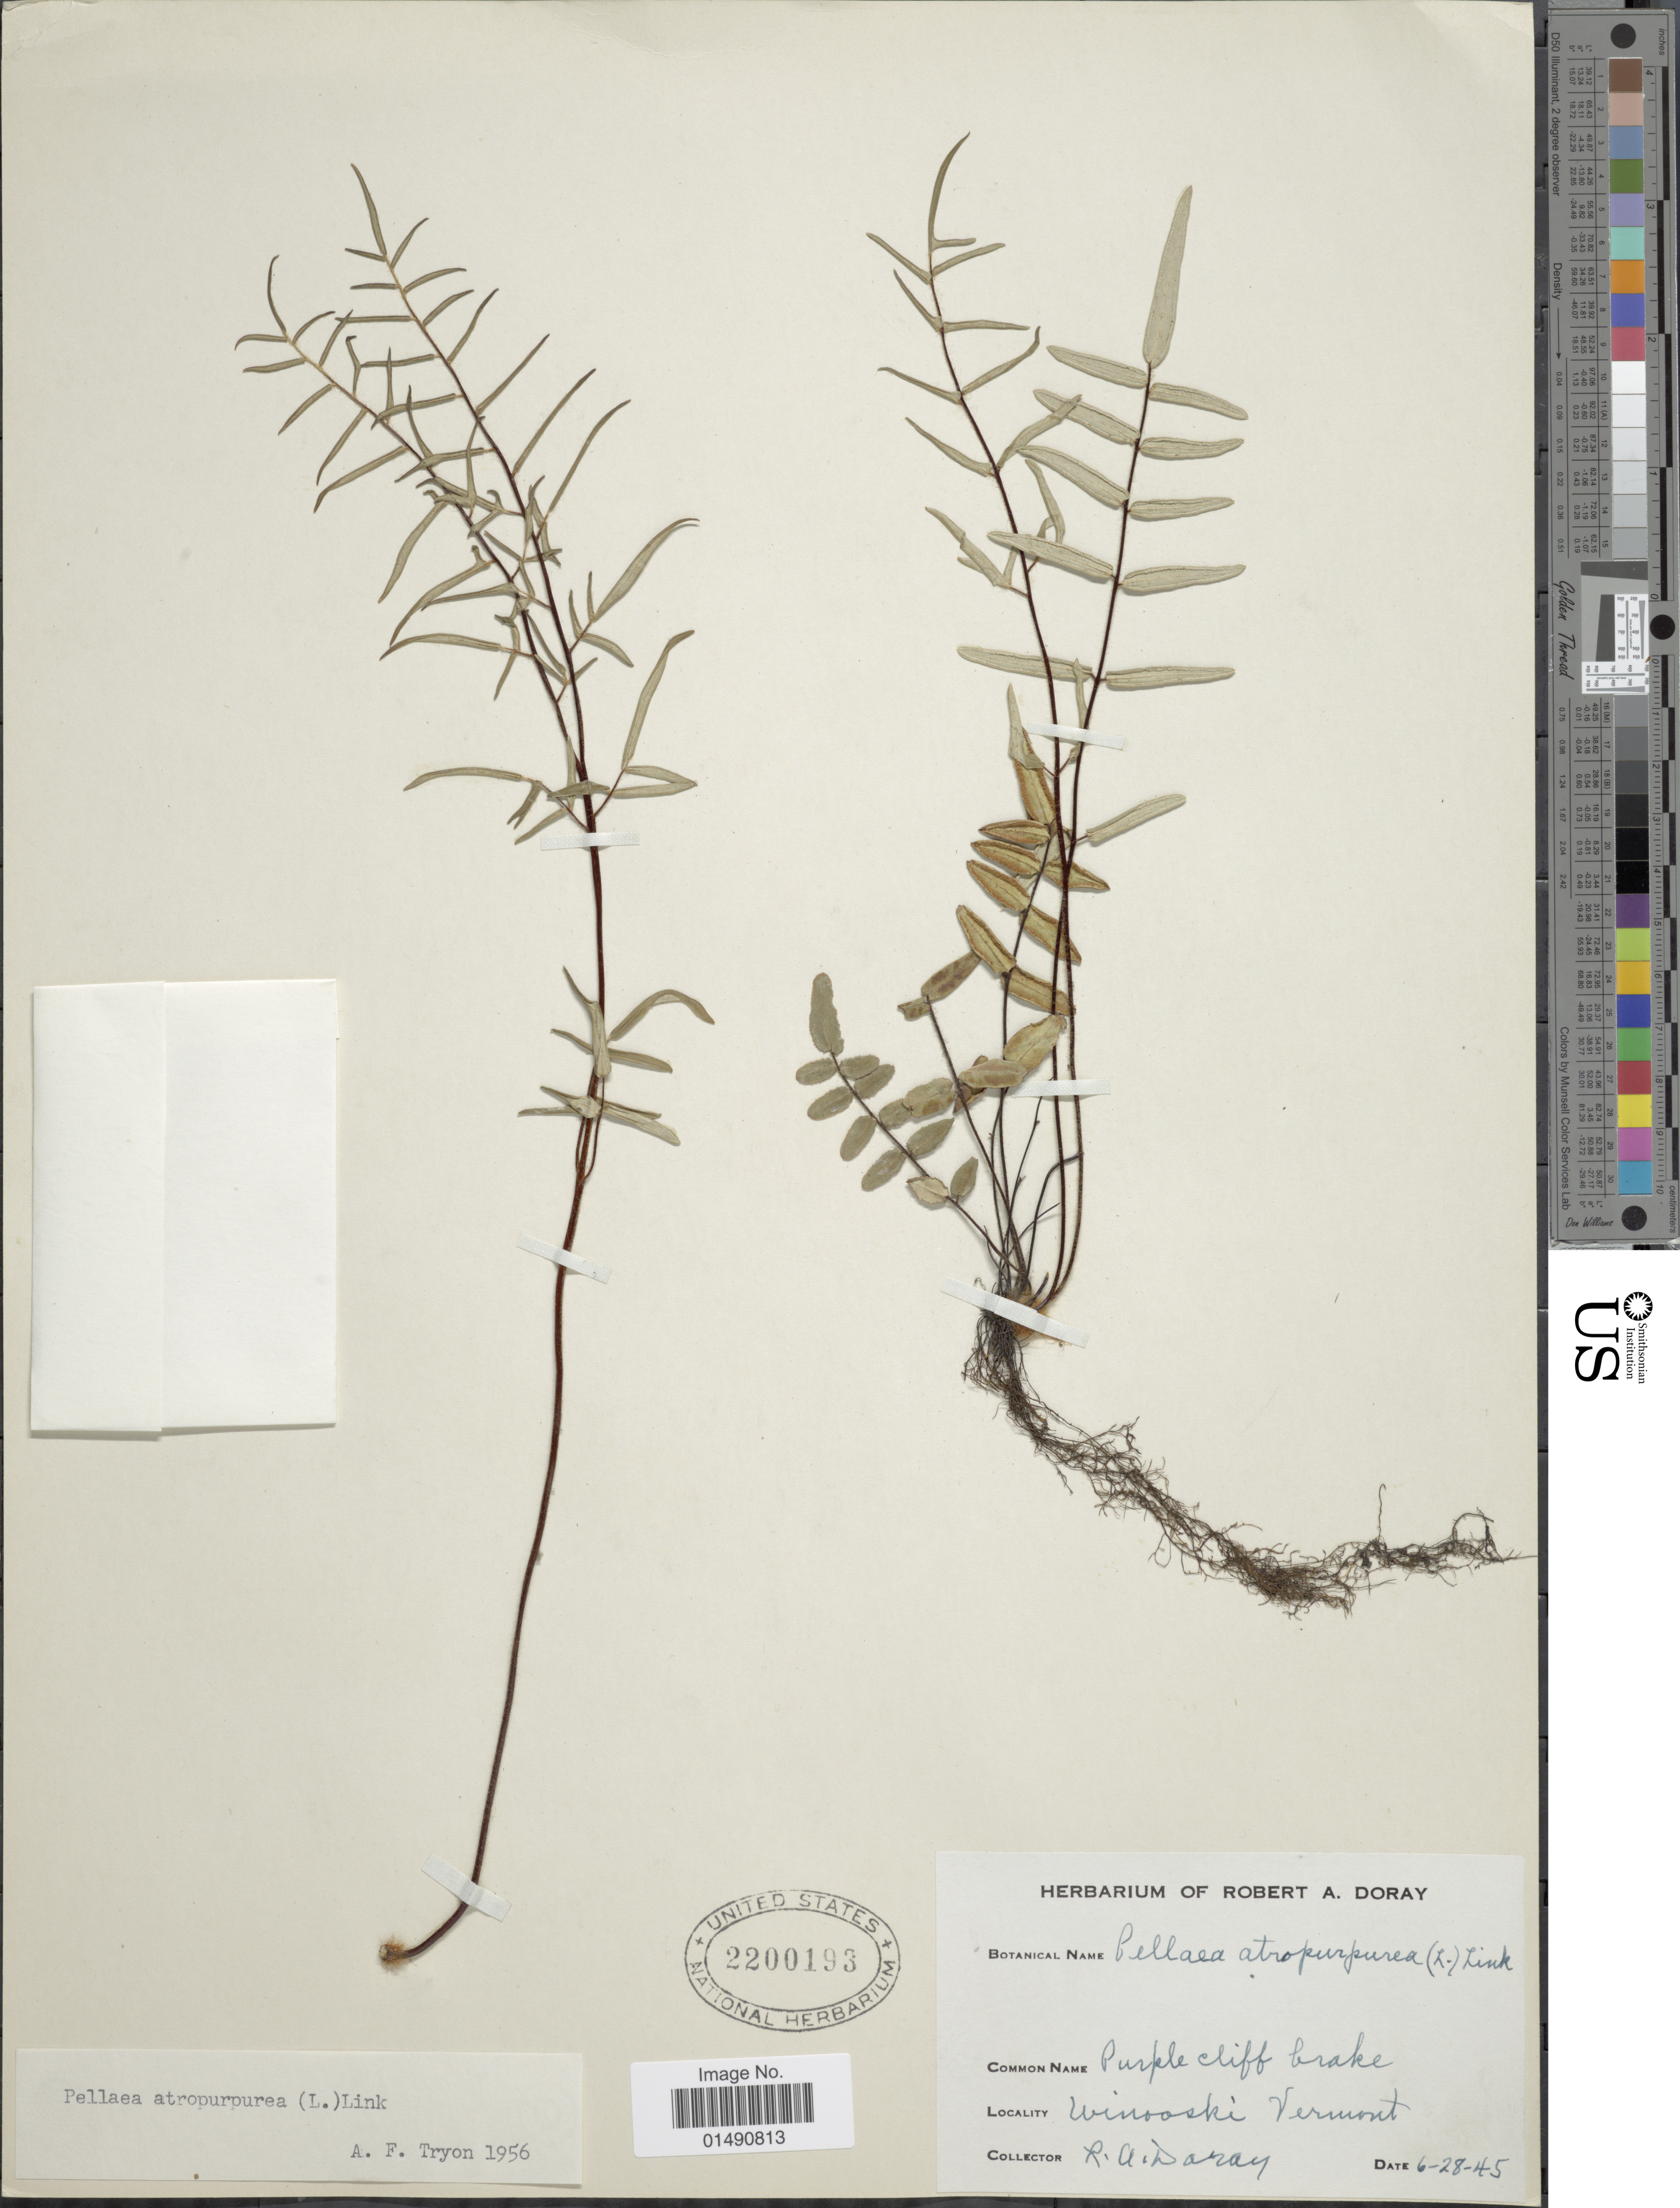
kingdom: Plantae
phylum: Tracheophyta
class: Polypodiopsida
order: Polypodiales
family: Pteridaceae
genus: Pellaea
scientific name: Pellaea atropurpurea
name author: (L.) Link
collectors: R. Doray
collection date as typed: Transcribed d/m/y: 28/6/45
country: United States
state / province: Vermont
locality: Winooski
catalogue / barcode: US 2200193